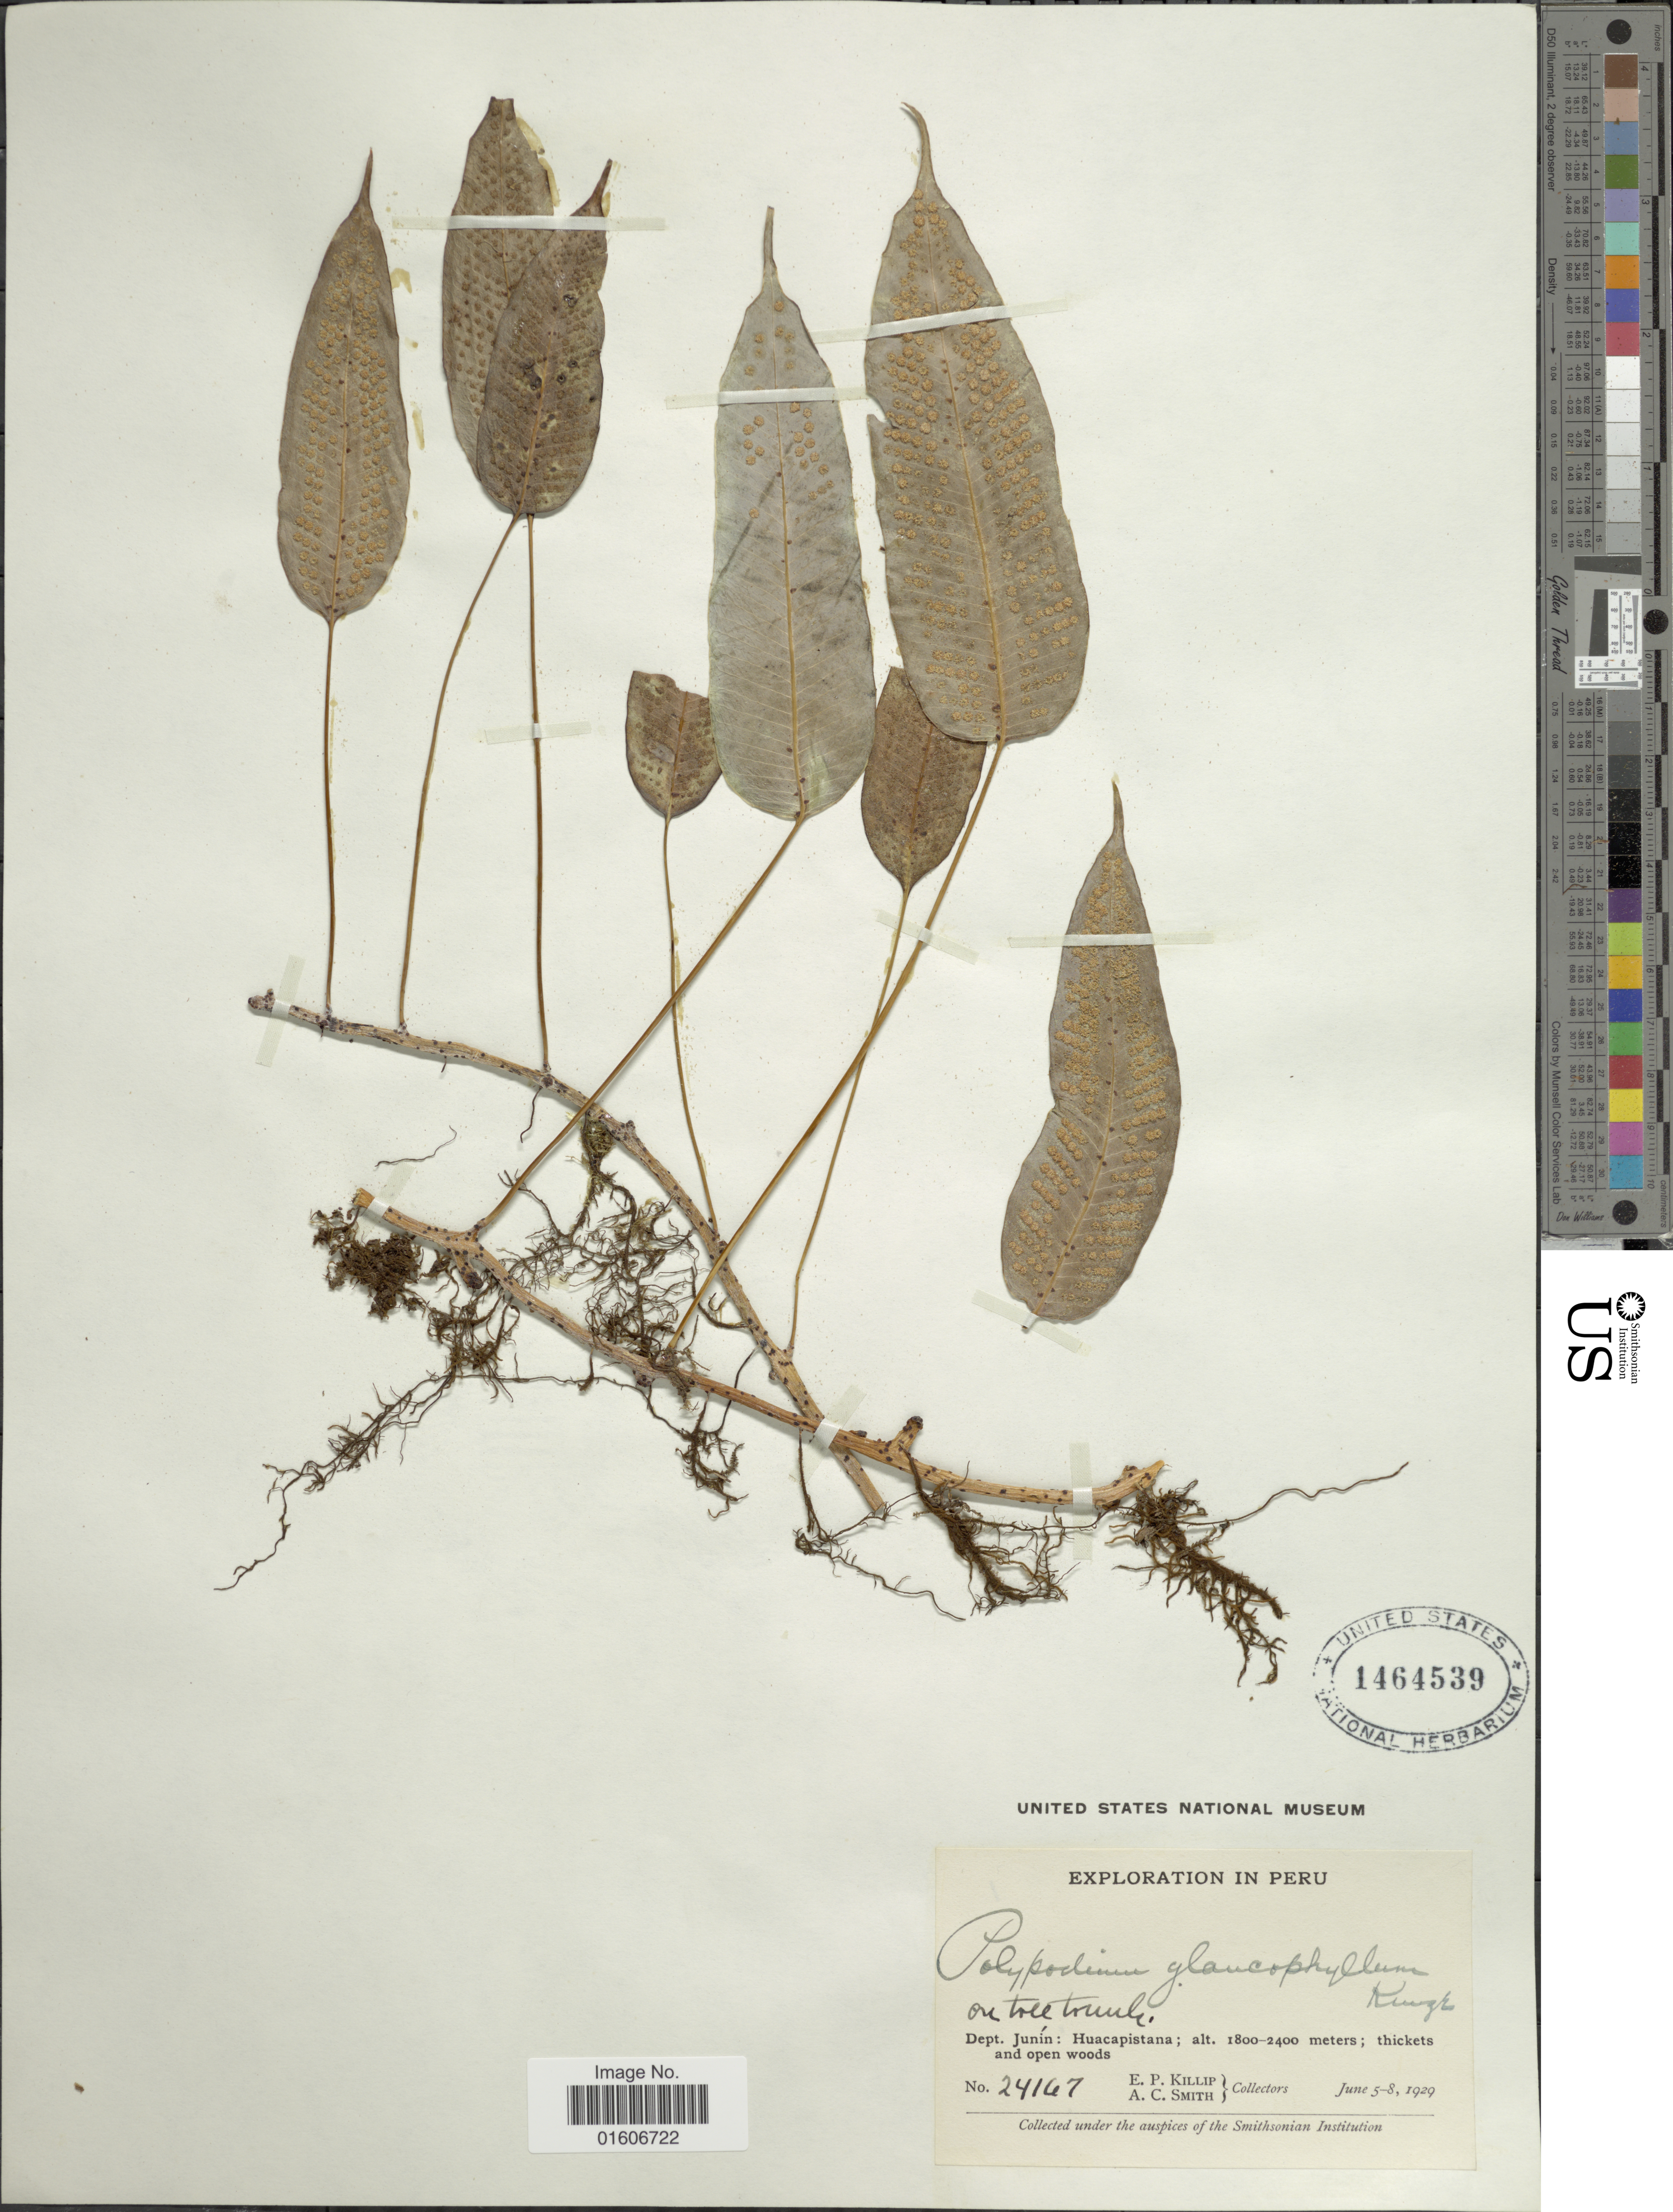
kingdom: Plantae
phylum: Tracheophyta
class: Polypodiopsida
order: Polypodiales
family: Polypodiaceae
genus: Serpocaulon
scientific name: Serpocaulon levigatum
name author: (Cav.) A.R. Sm.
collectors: E. P. Killip & A. C. Smith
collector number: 24167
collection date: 1929-06-05/1929-06-08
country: Peru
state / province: Junín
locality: Dept. Junín: Huacapistana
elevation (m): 1800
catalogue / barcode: US 1464539